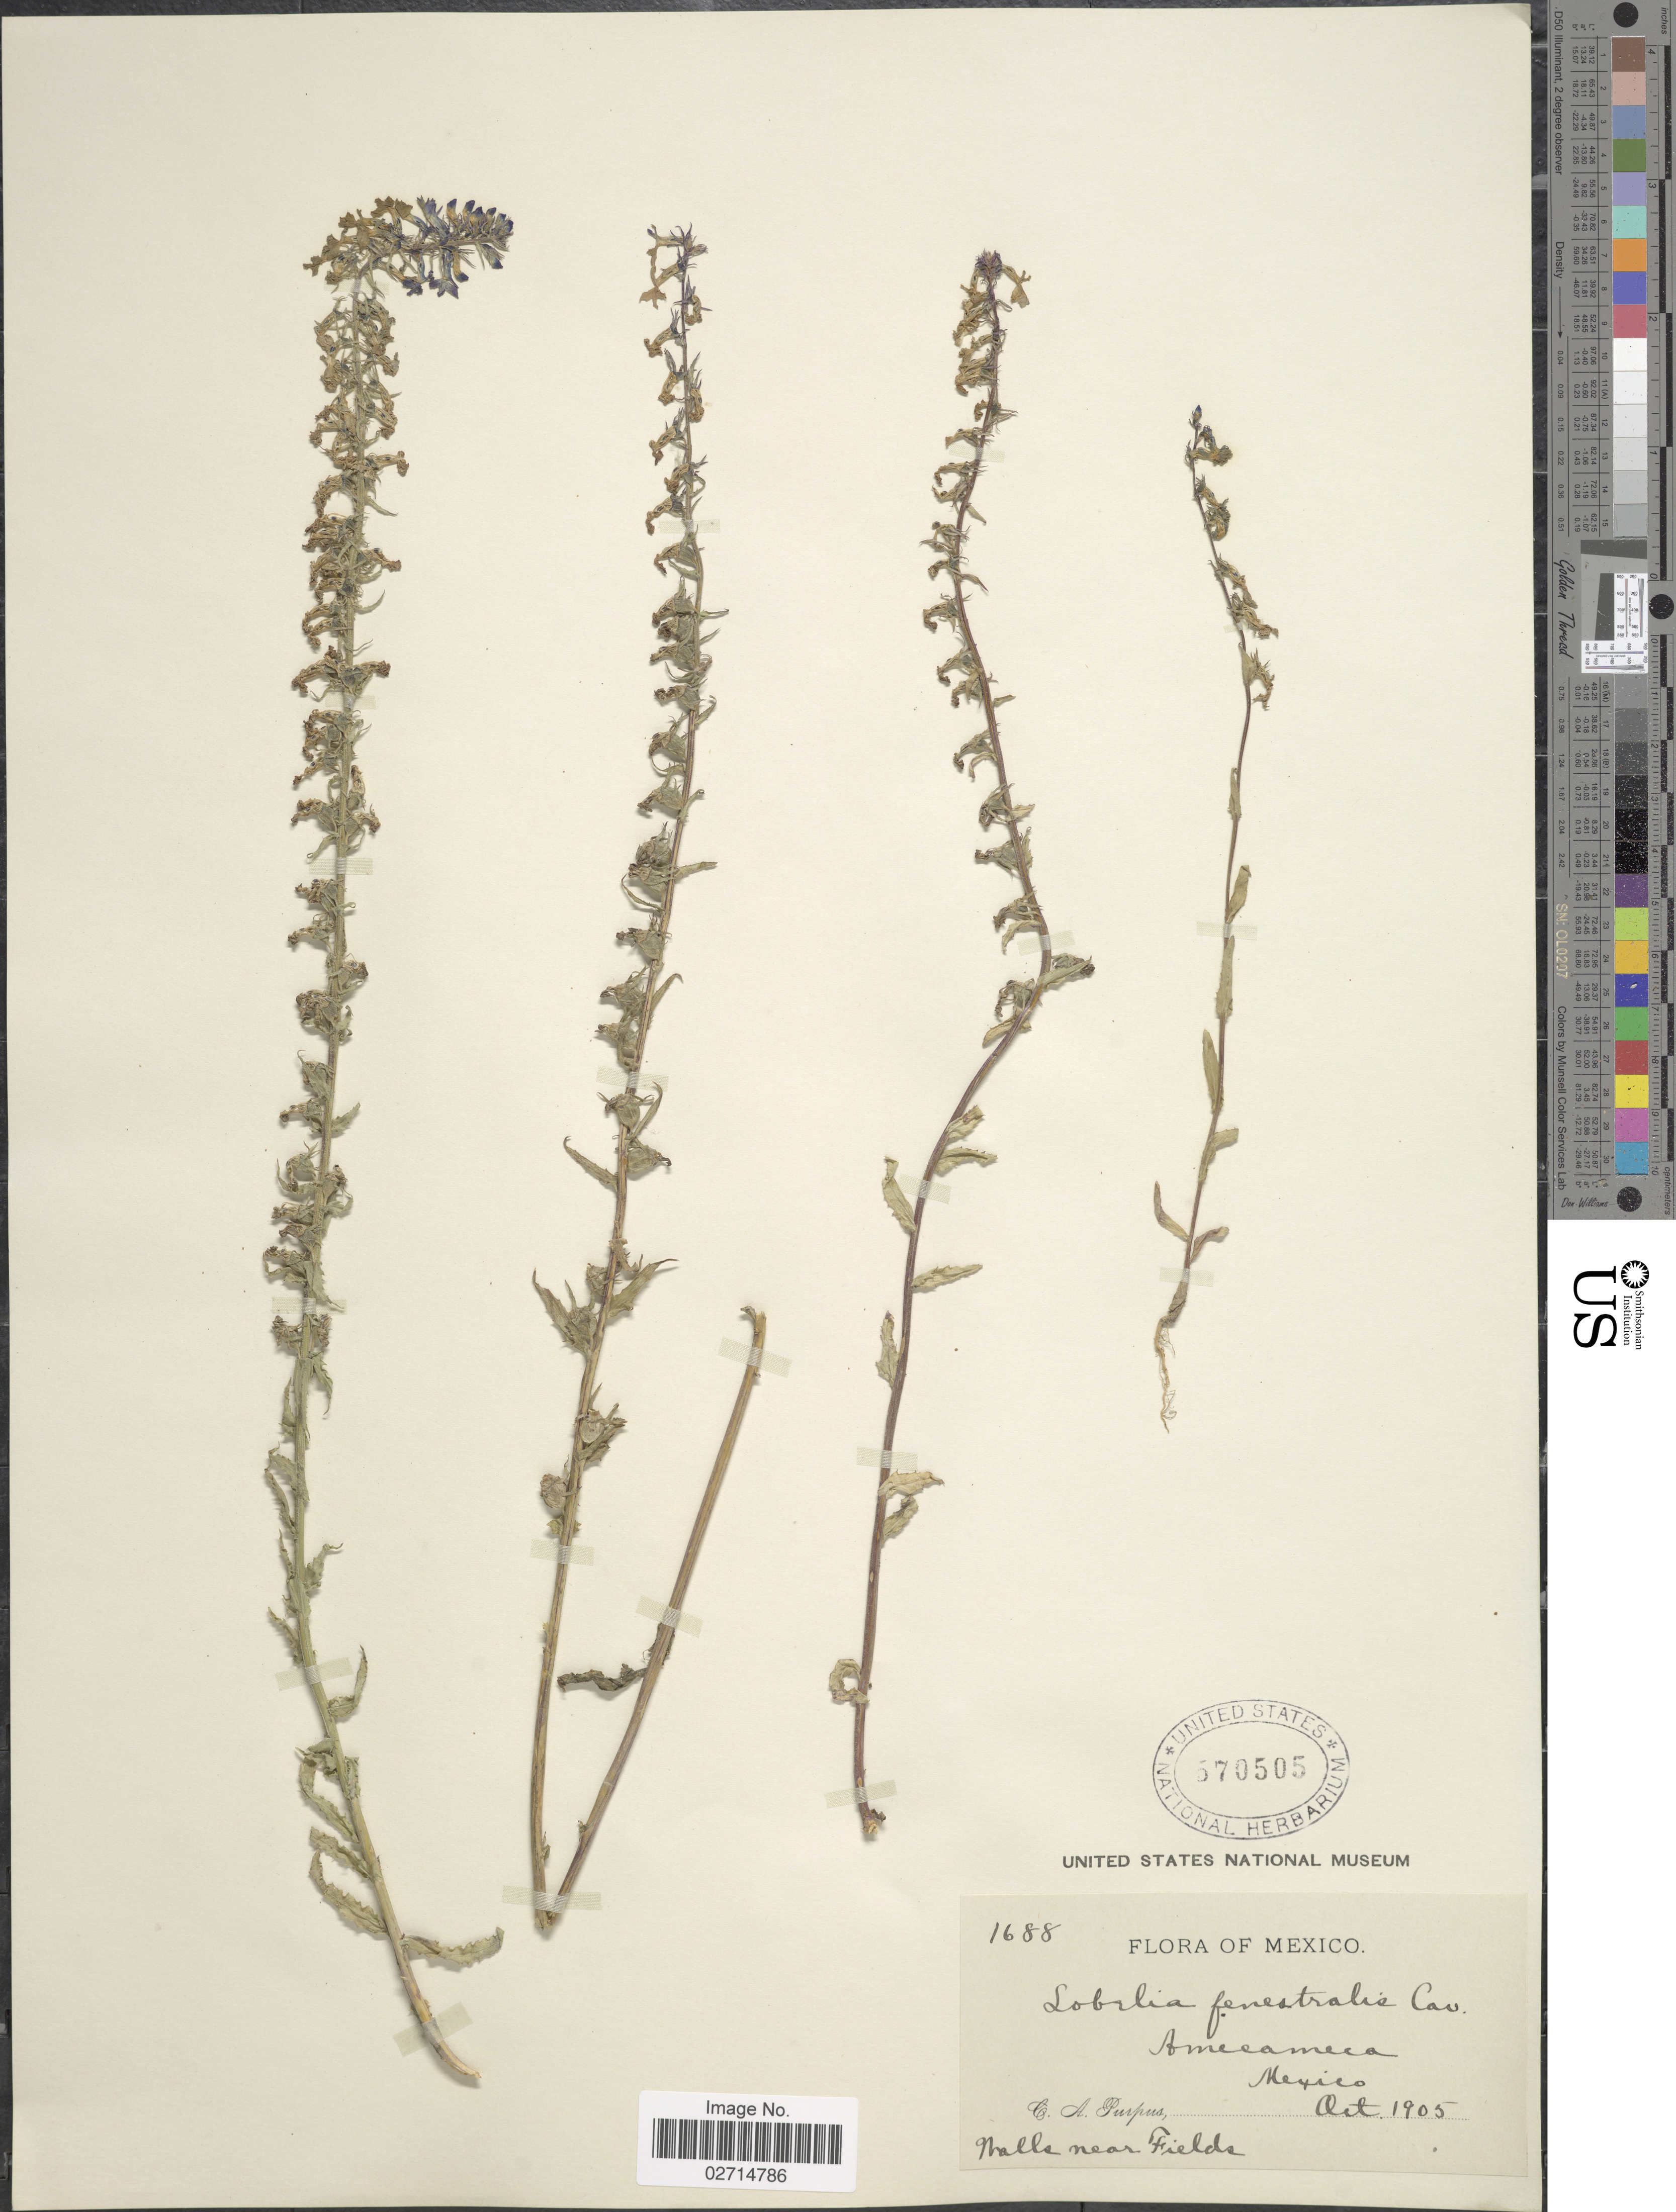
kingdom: Plantae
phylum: Tracheophyta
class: Magnoliopsida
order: Asterales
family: Campanulaceae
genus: Lobelia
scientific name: Lobelia fenestralis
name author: Cav.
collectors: C. A. Purpus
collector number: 1688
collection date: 1905-10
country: Mexico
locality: Amecameca.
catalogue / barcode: US 570505